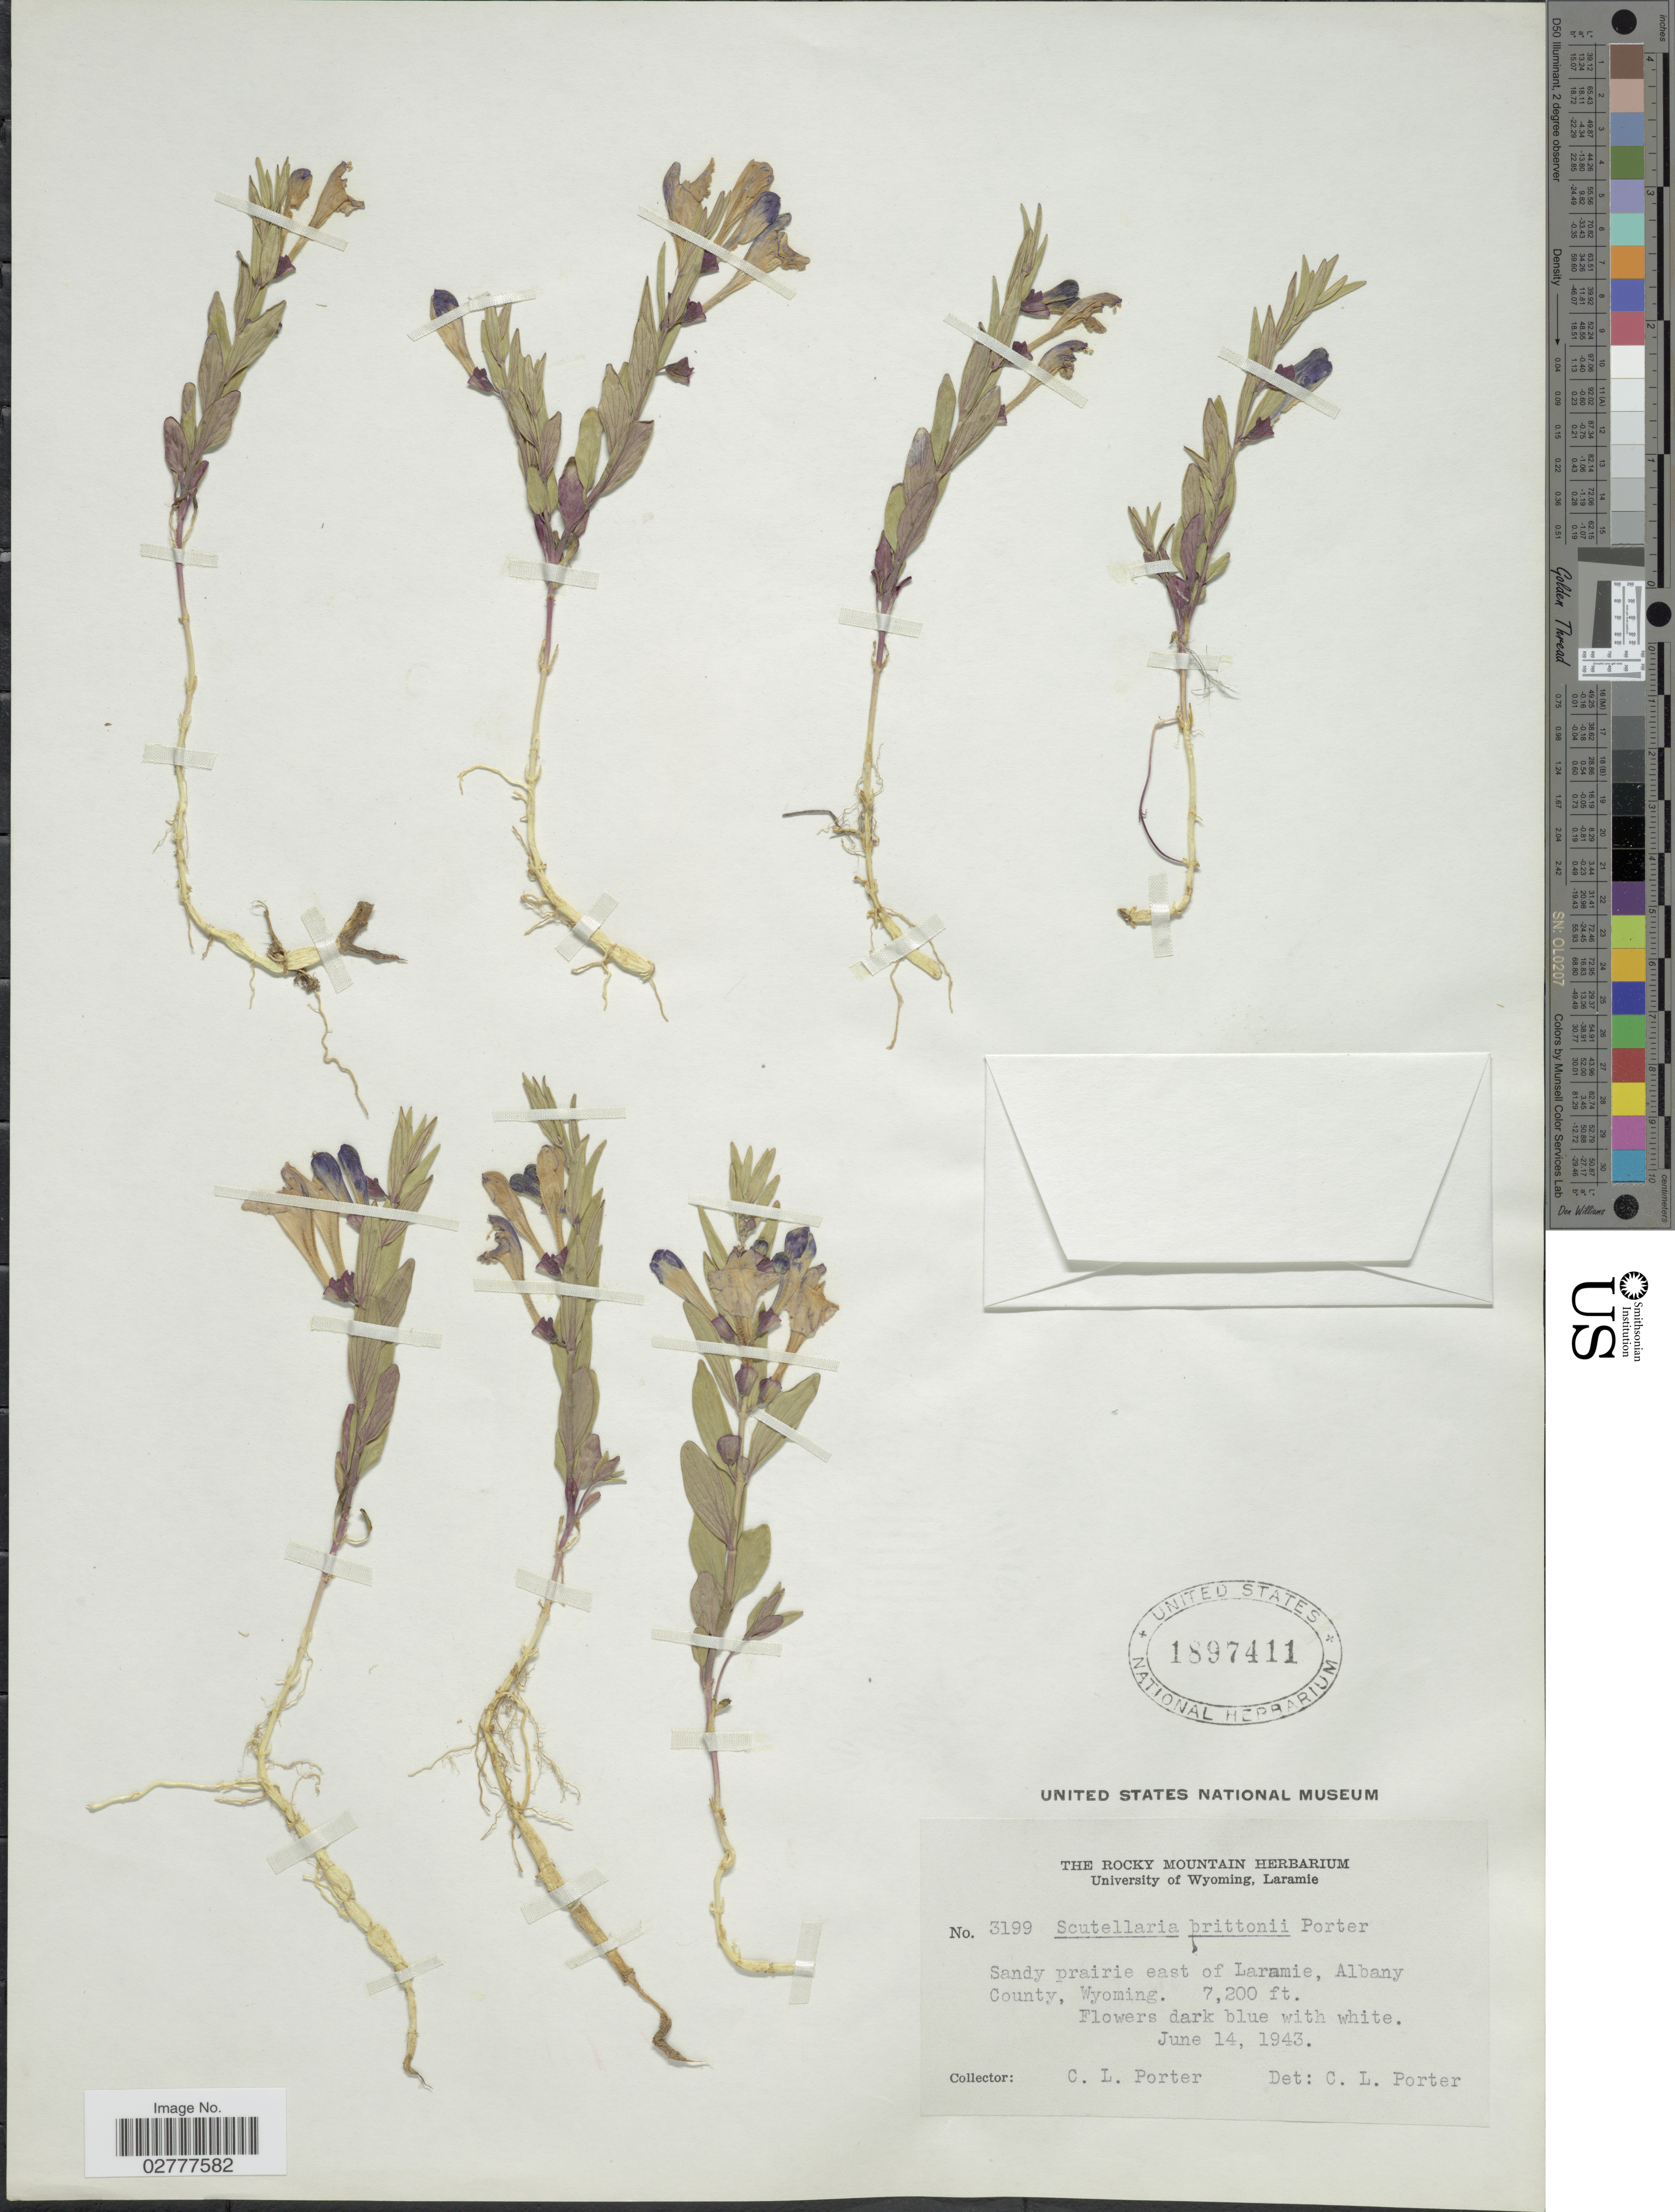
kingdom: Plantae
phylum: Tracheophyta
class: Magnoliopsida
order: Lamiales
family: Lamiaceae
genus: Scutellaria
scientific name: Scutellaria brittonii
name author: Porter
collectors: C. L. Porter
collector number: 3199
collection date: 1943-06-14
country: United States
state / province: Wyoming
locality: East of Laramie, Albany County.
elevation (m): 2195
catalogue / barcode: US 1897411